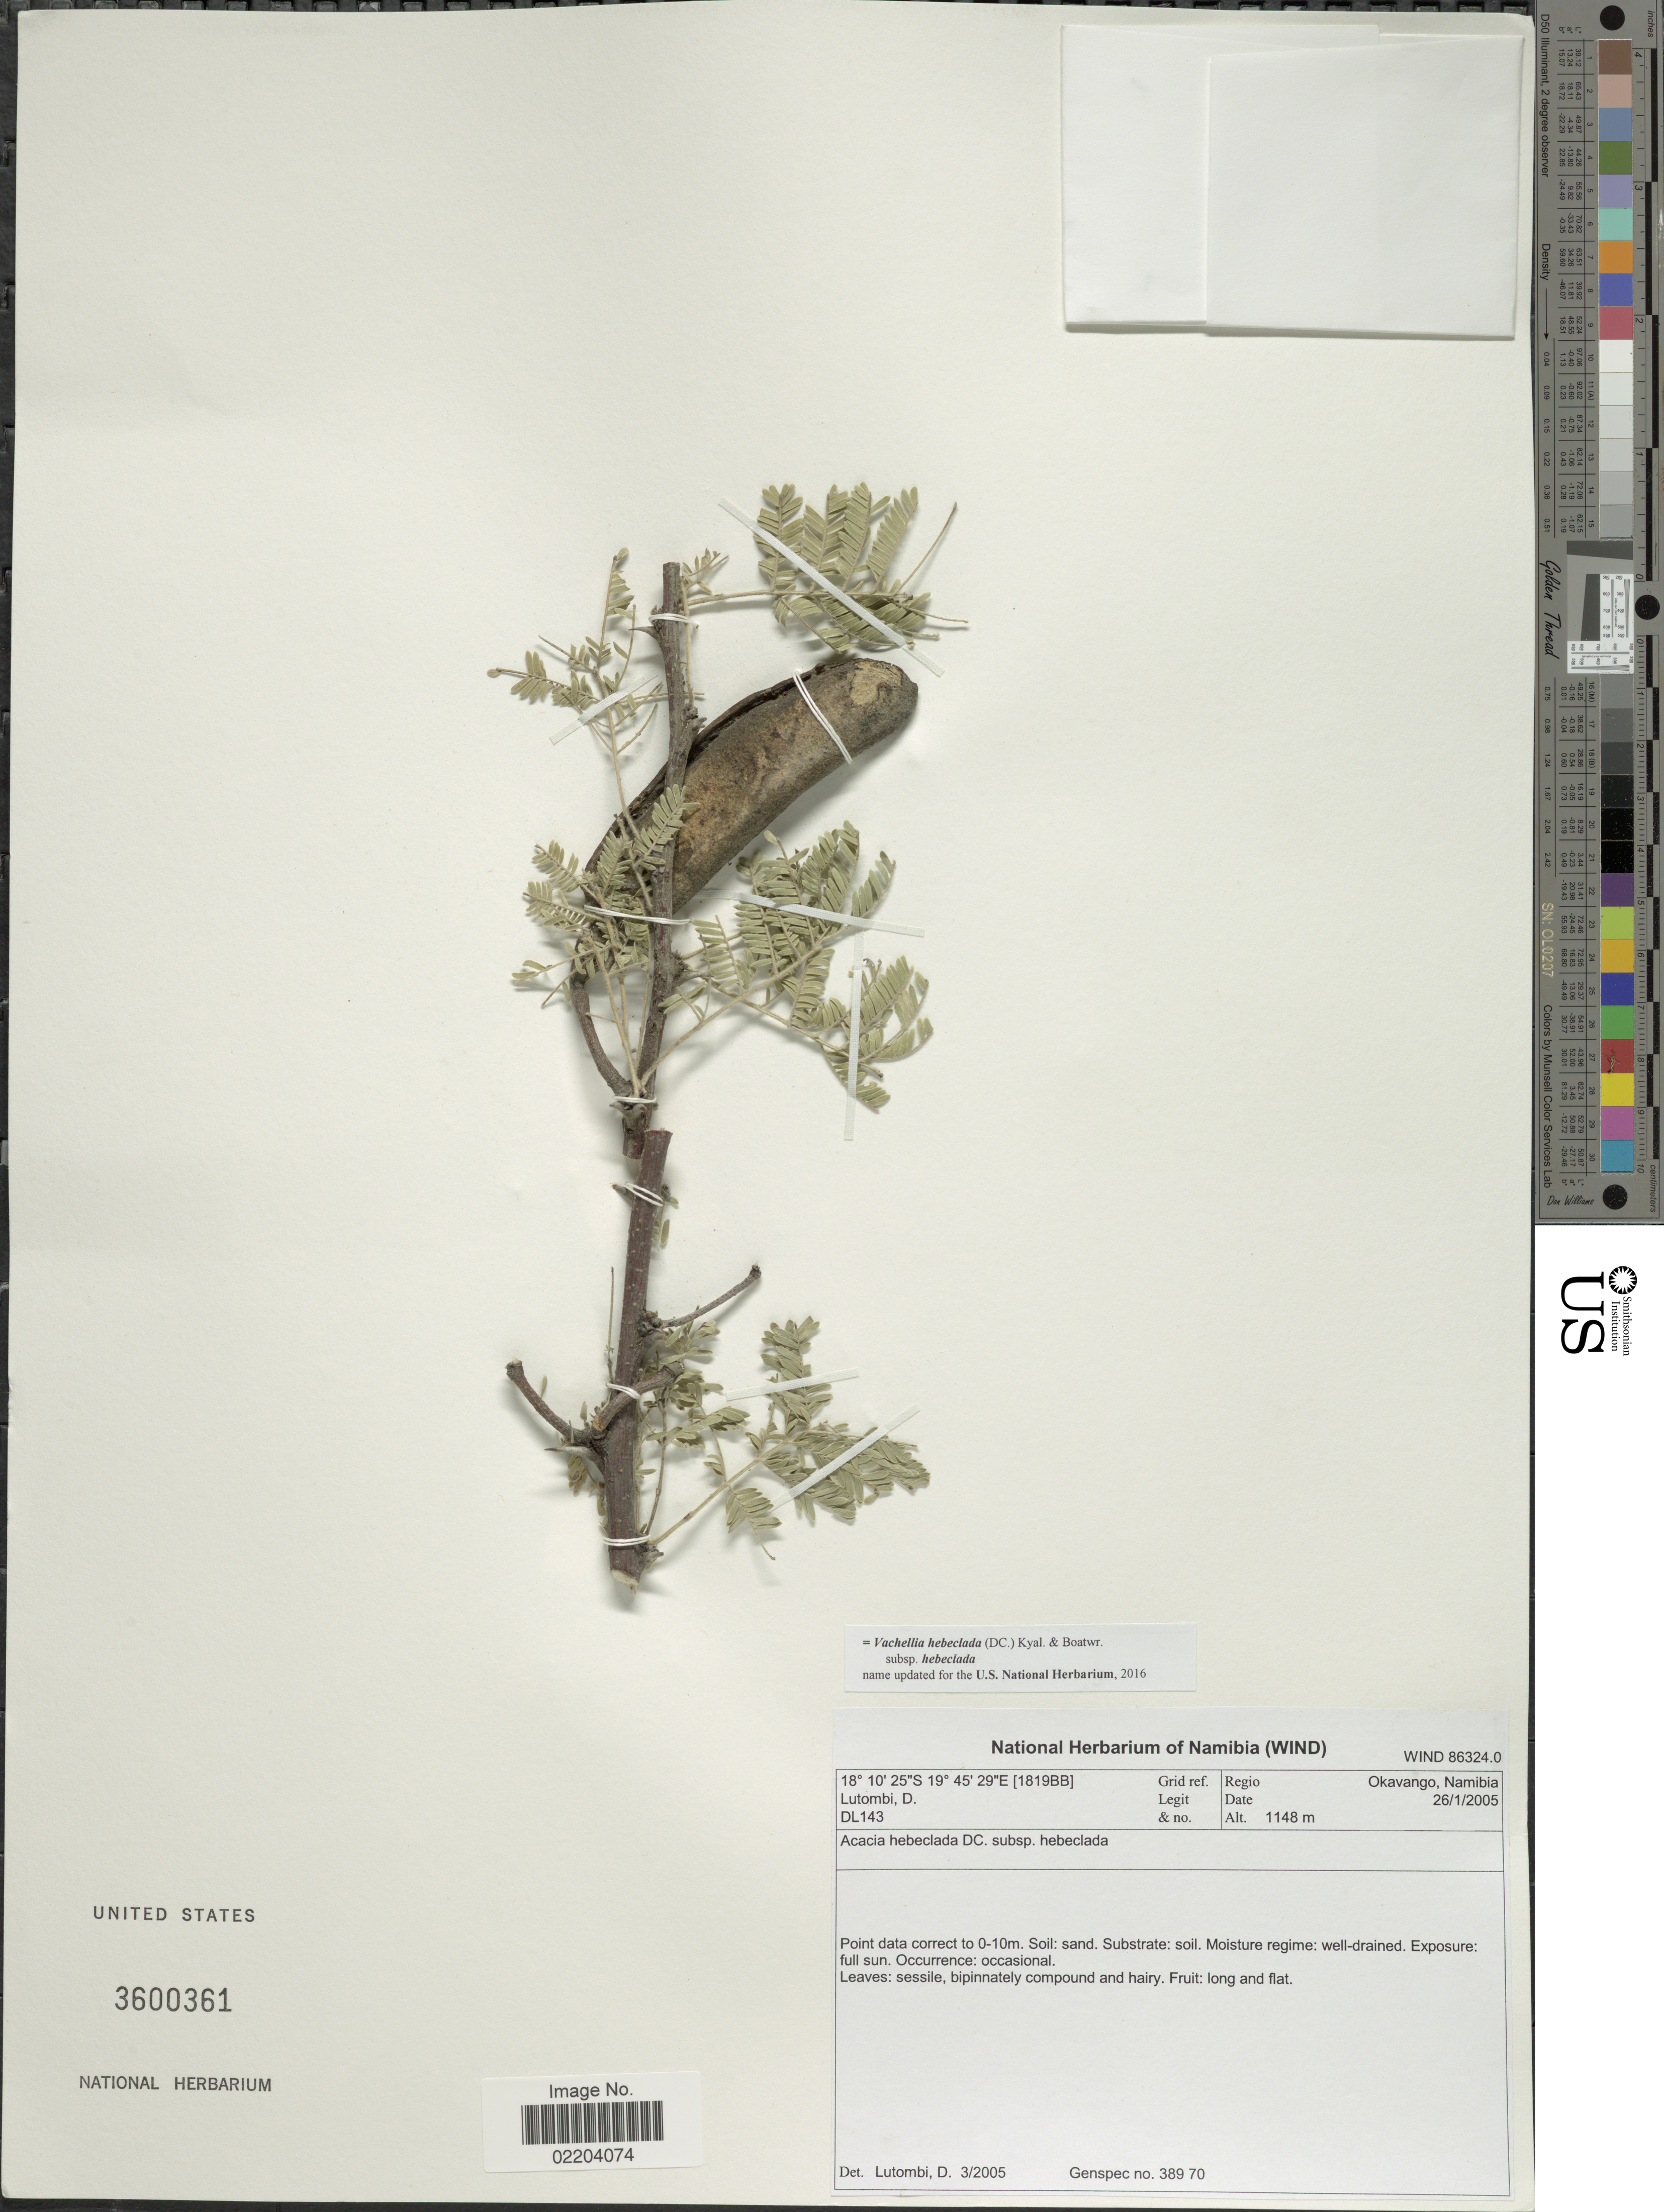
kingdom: Plantae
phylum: Tracheophyta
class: Magnoliopsida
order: Fabales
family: Fabaceae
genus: Vachellia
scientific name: Vachellia hebeclada subsp. hebeclada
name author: (DC.) Kyal. & Boatwr.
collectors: D. Lutombi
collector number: DL143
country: Namibia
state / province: Kavango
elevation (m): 1148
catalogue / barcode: US 3600361